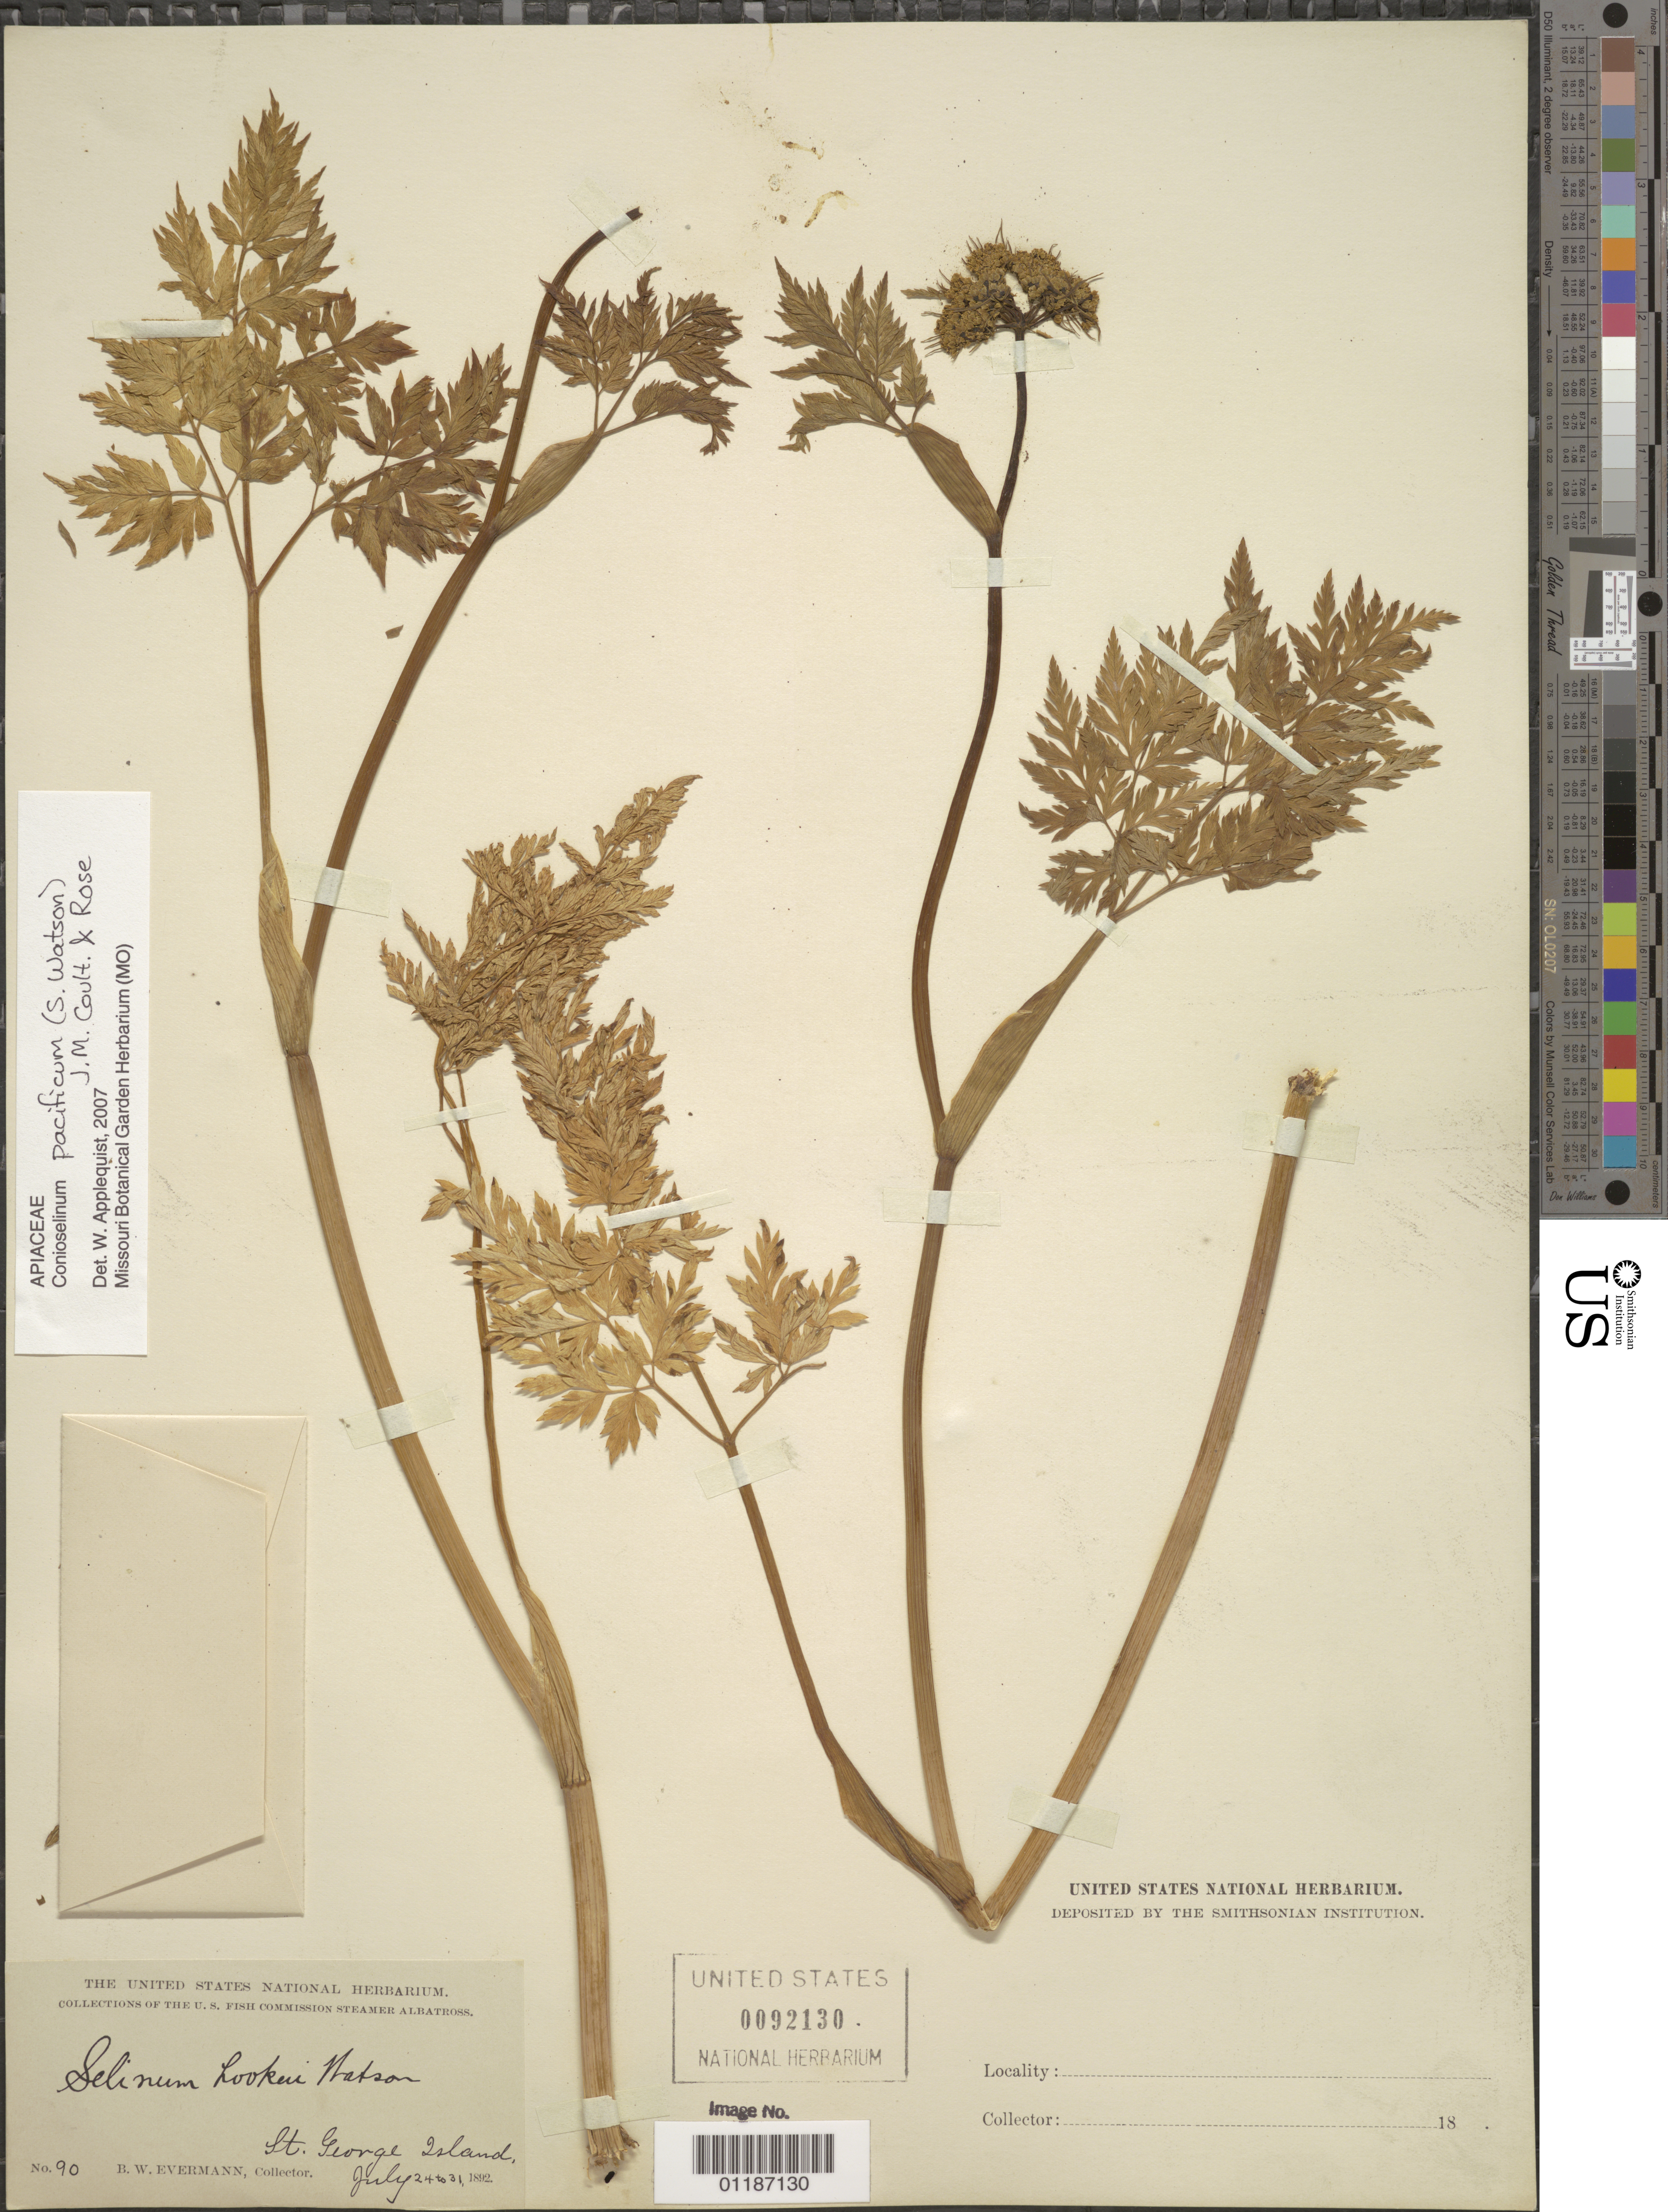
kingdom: Plantae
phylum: Tracheophyta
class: Magnoliopsida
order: Apiales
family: Apiaceae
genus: Conioselinum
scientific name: Conioselinum pacificum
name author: (S. Watson) J.M. Coult. & Rose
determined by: Applequist, W. L.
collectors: B. W. Evermann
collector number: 90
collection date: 1892-07-24/1892-07-31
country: United States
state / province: Alaska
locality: St. George Island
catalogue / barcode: US 92130